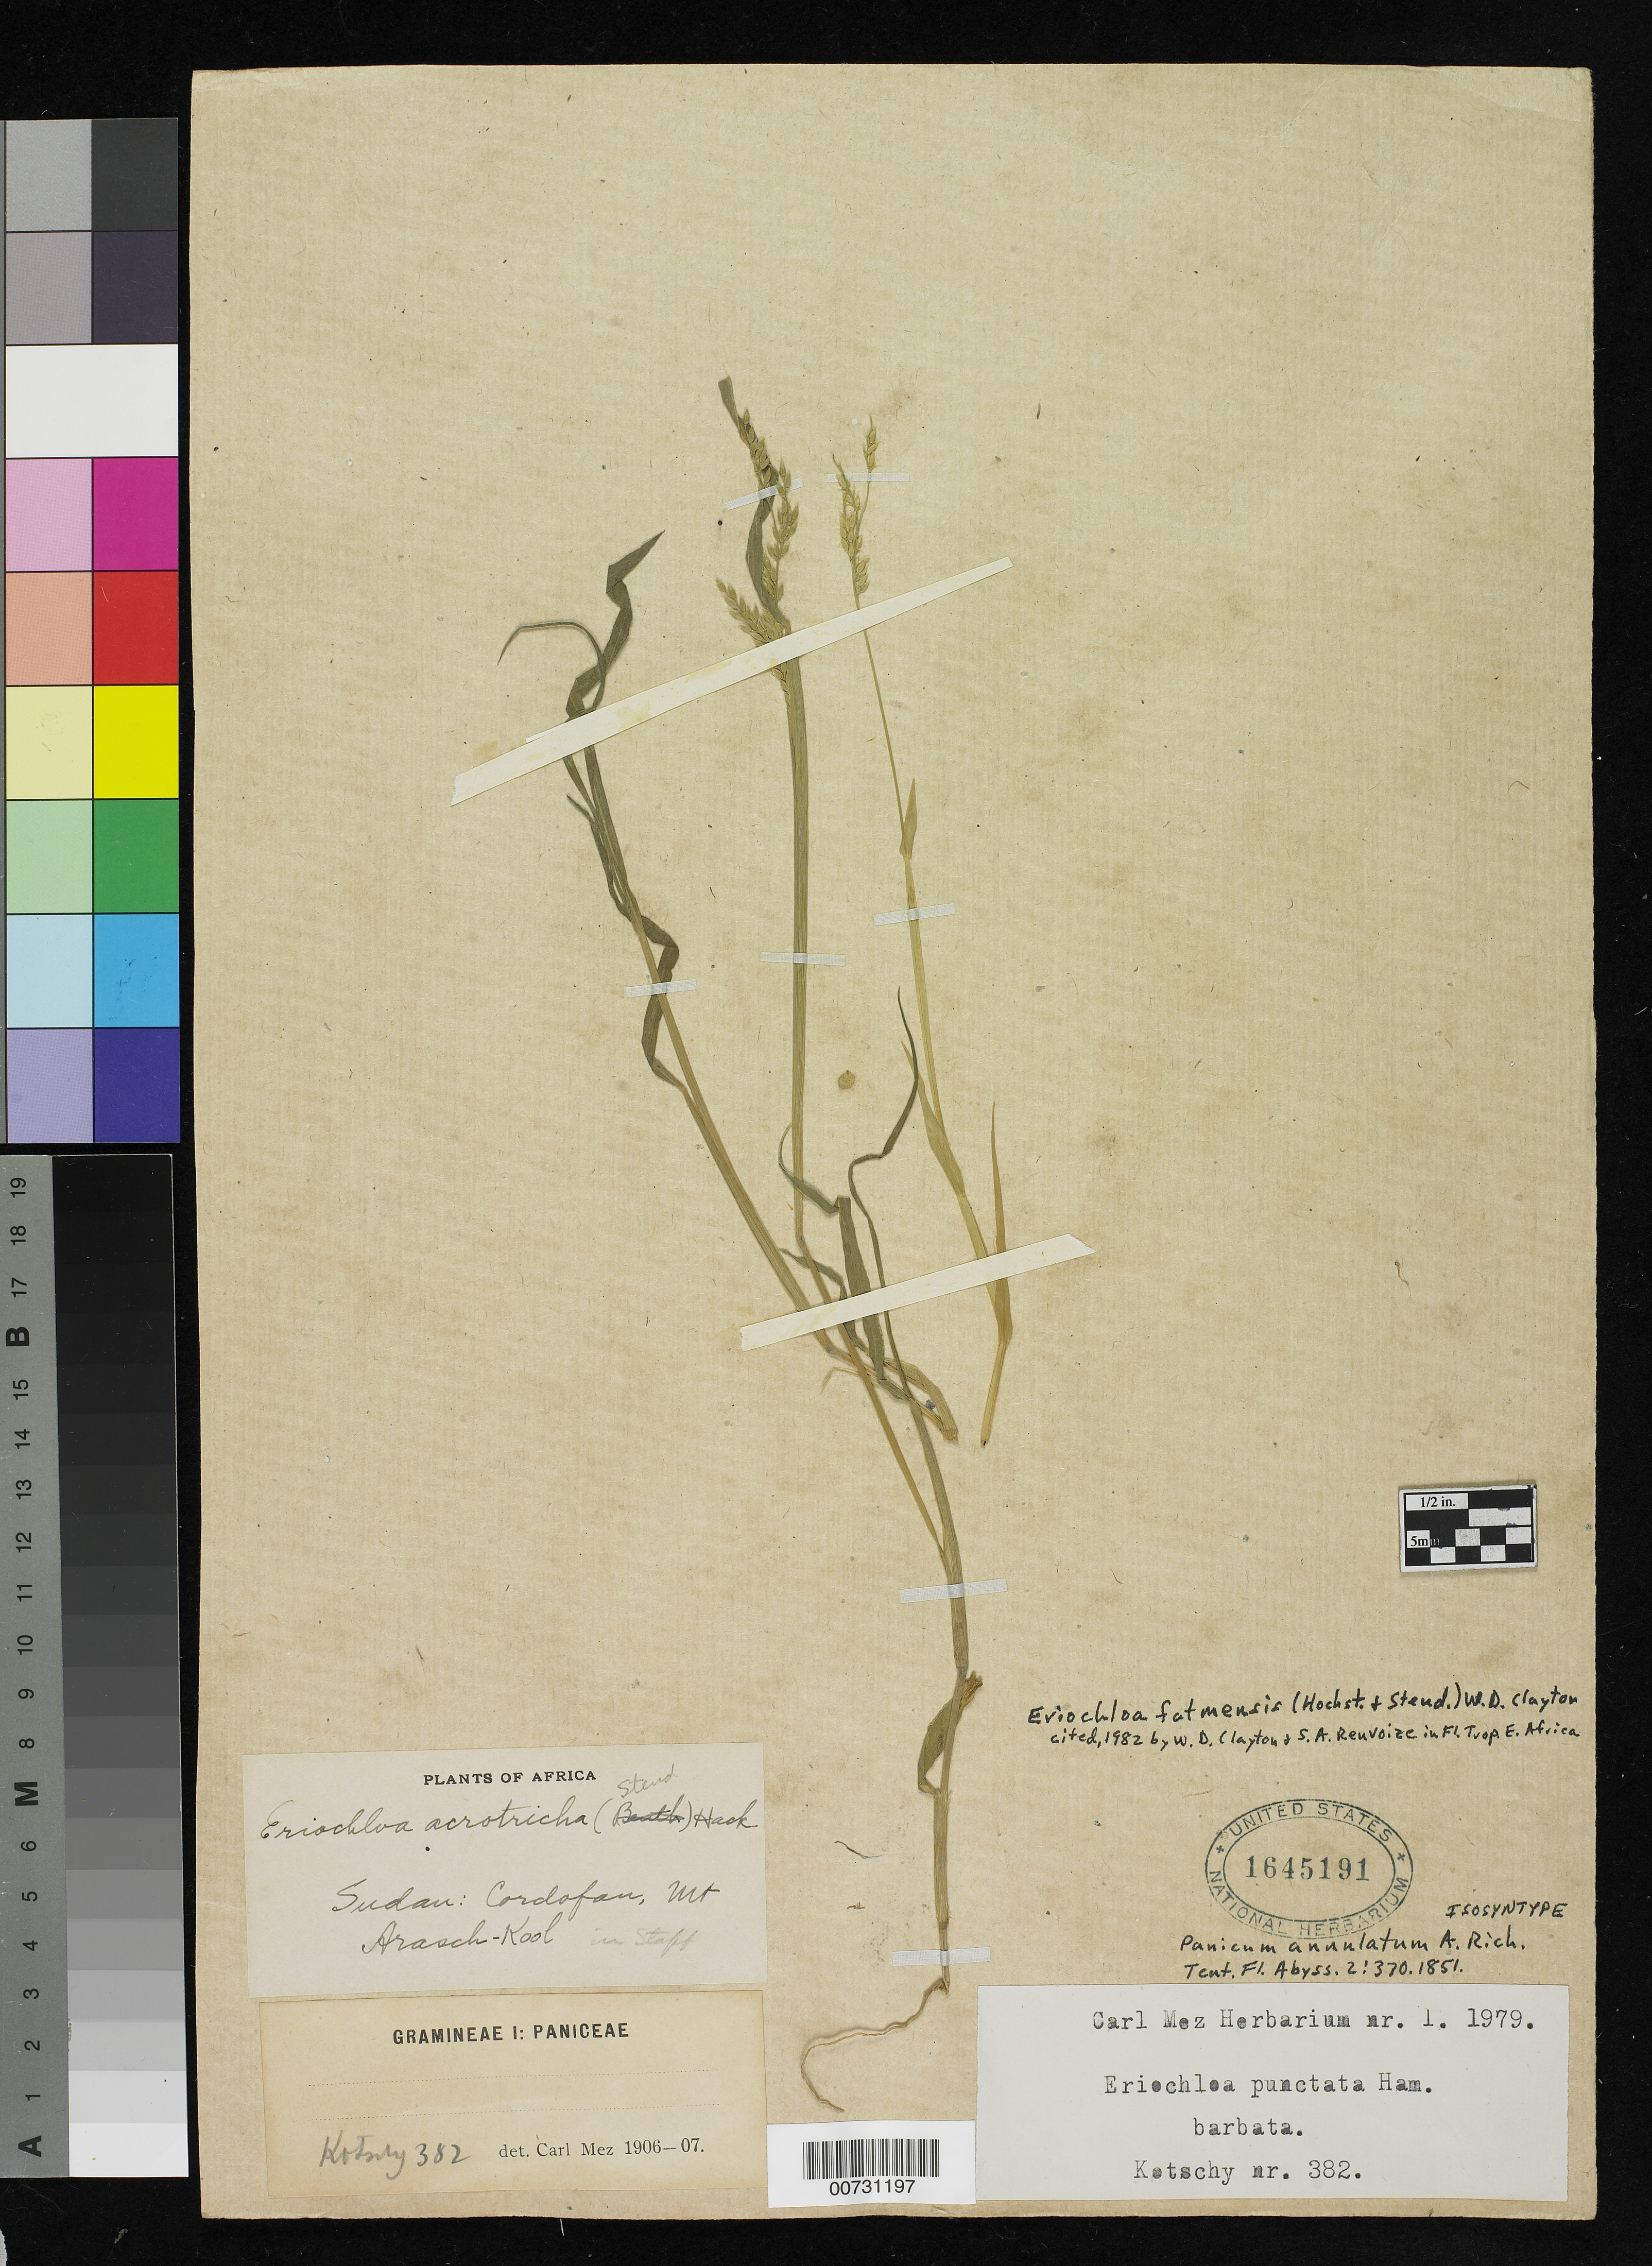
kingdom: Plantae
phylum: Tracheophyta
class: Liliopsida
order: Poales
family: Poaceae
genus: Panicum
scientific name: Panicum annulatum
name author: A. Rich.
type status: Isosyntype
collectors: K. G. Kotschy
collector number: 382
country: Sudan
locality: Cordofan, Mt. Arasch-Kool.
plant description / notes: Cited 1982 by W.D. Clayton & S.A. Renvoize in Fl. Trop. E. Africa.; Carl Mez Herbarium nr. 1. 1979.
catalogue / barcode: US 1645191